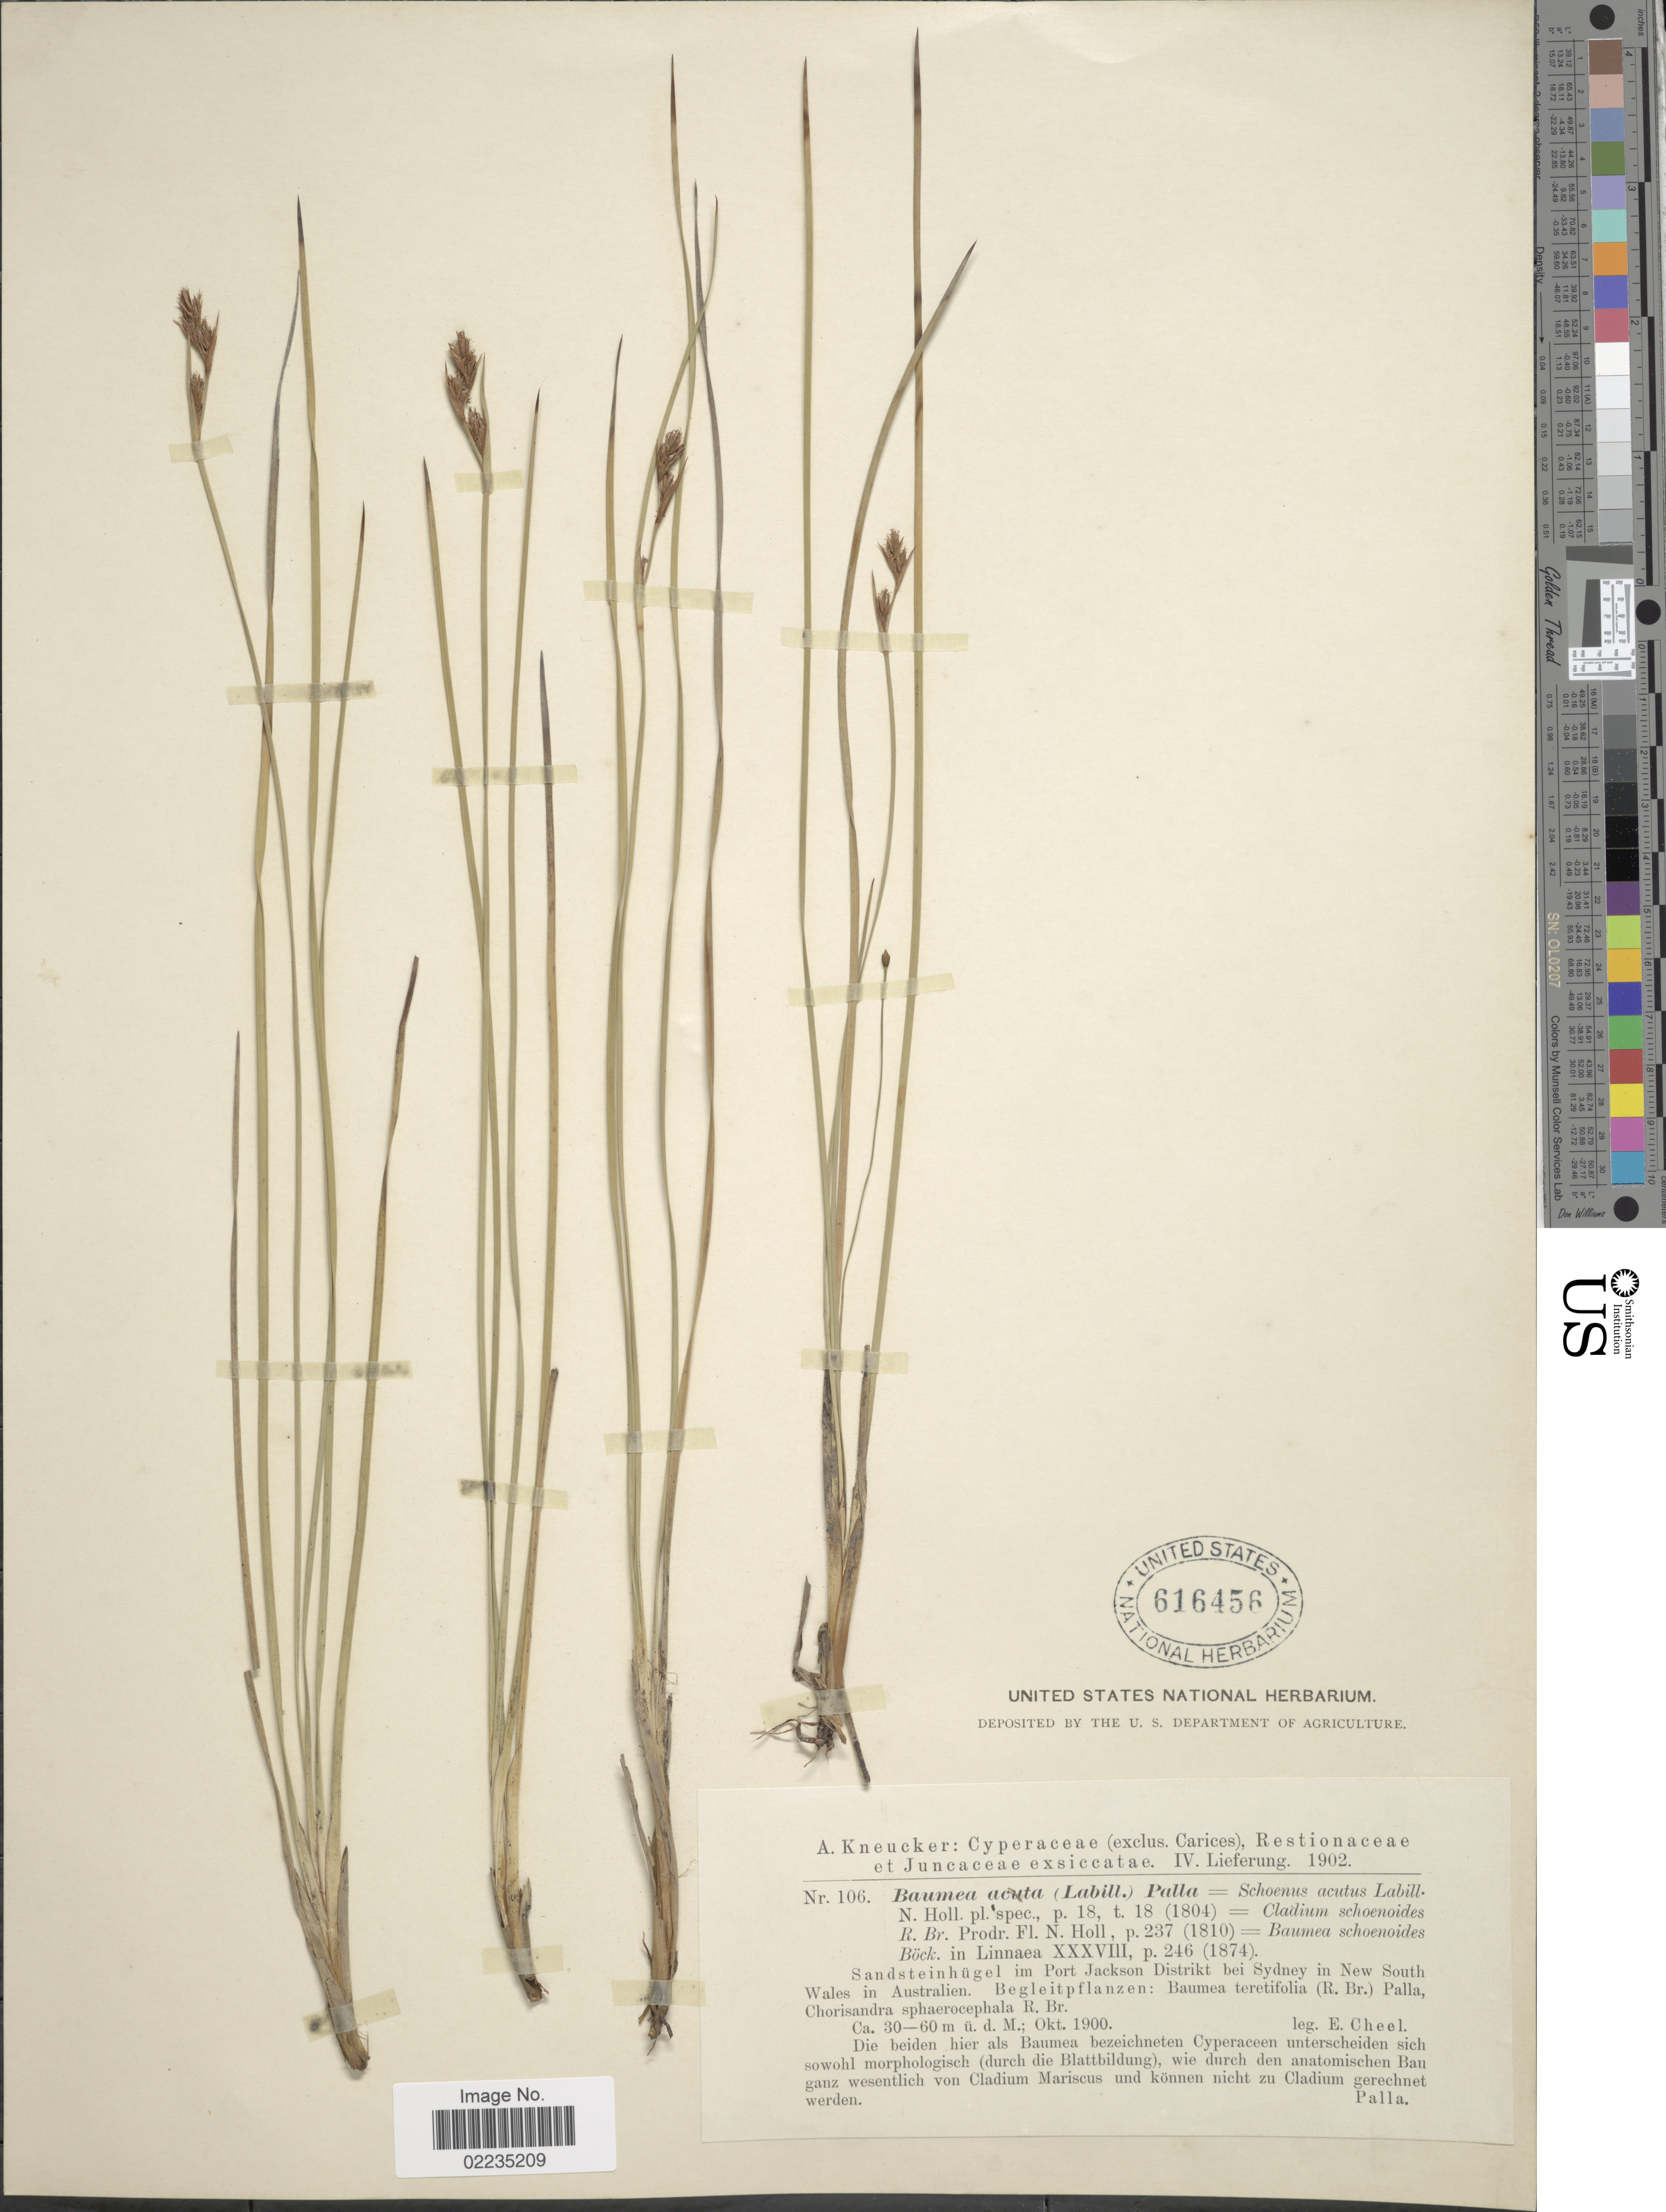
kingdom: Plantae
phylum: Tracheophyta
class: Liliopsida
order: Poales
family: Cyperaceae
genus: Machaerina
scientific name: Machaerina acuta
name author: (Labill.) J. Kern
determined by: Strong, Mark T., (BOT), Smithsonian Institution - National Museum of Natural History (UNITED STATES)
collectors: E. Cheel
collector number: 106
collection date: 1900-10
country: Australia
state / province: New South Wales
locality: Sandsteinhugel im Port Jackson Distrikt bei Sydney in New South Wales in Australien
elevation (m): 30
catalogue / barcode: US 616456